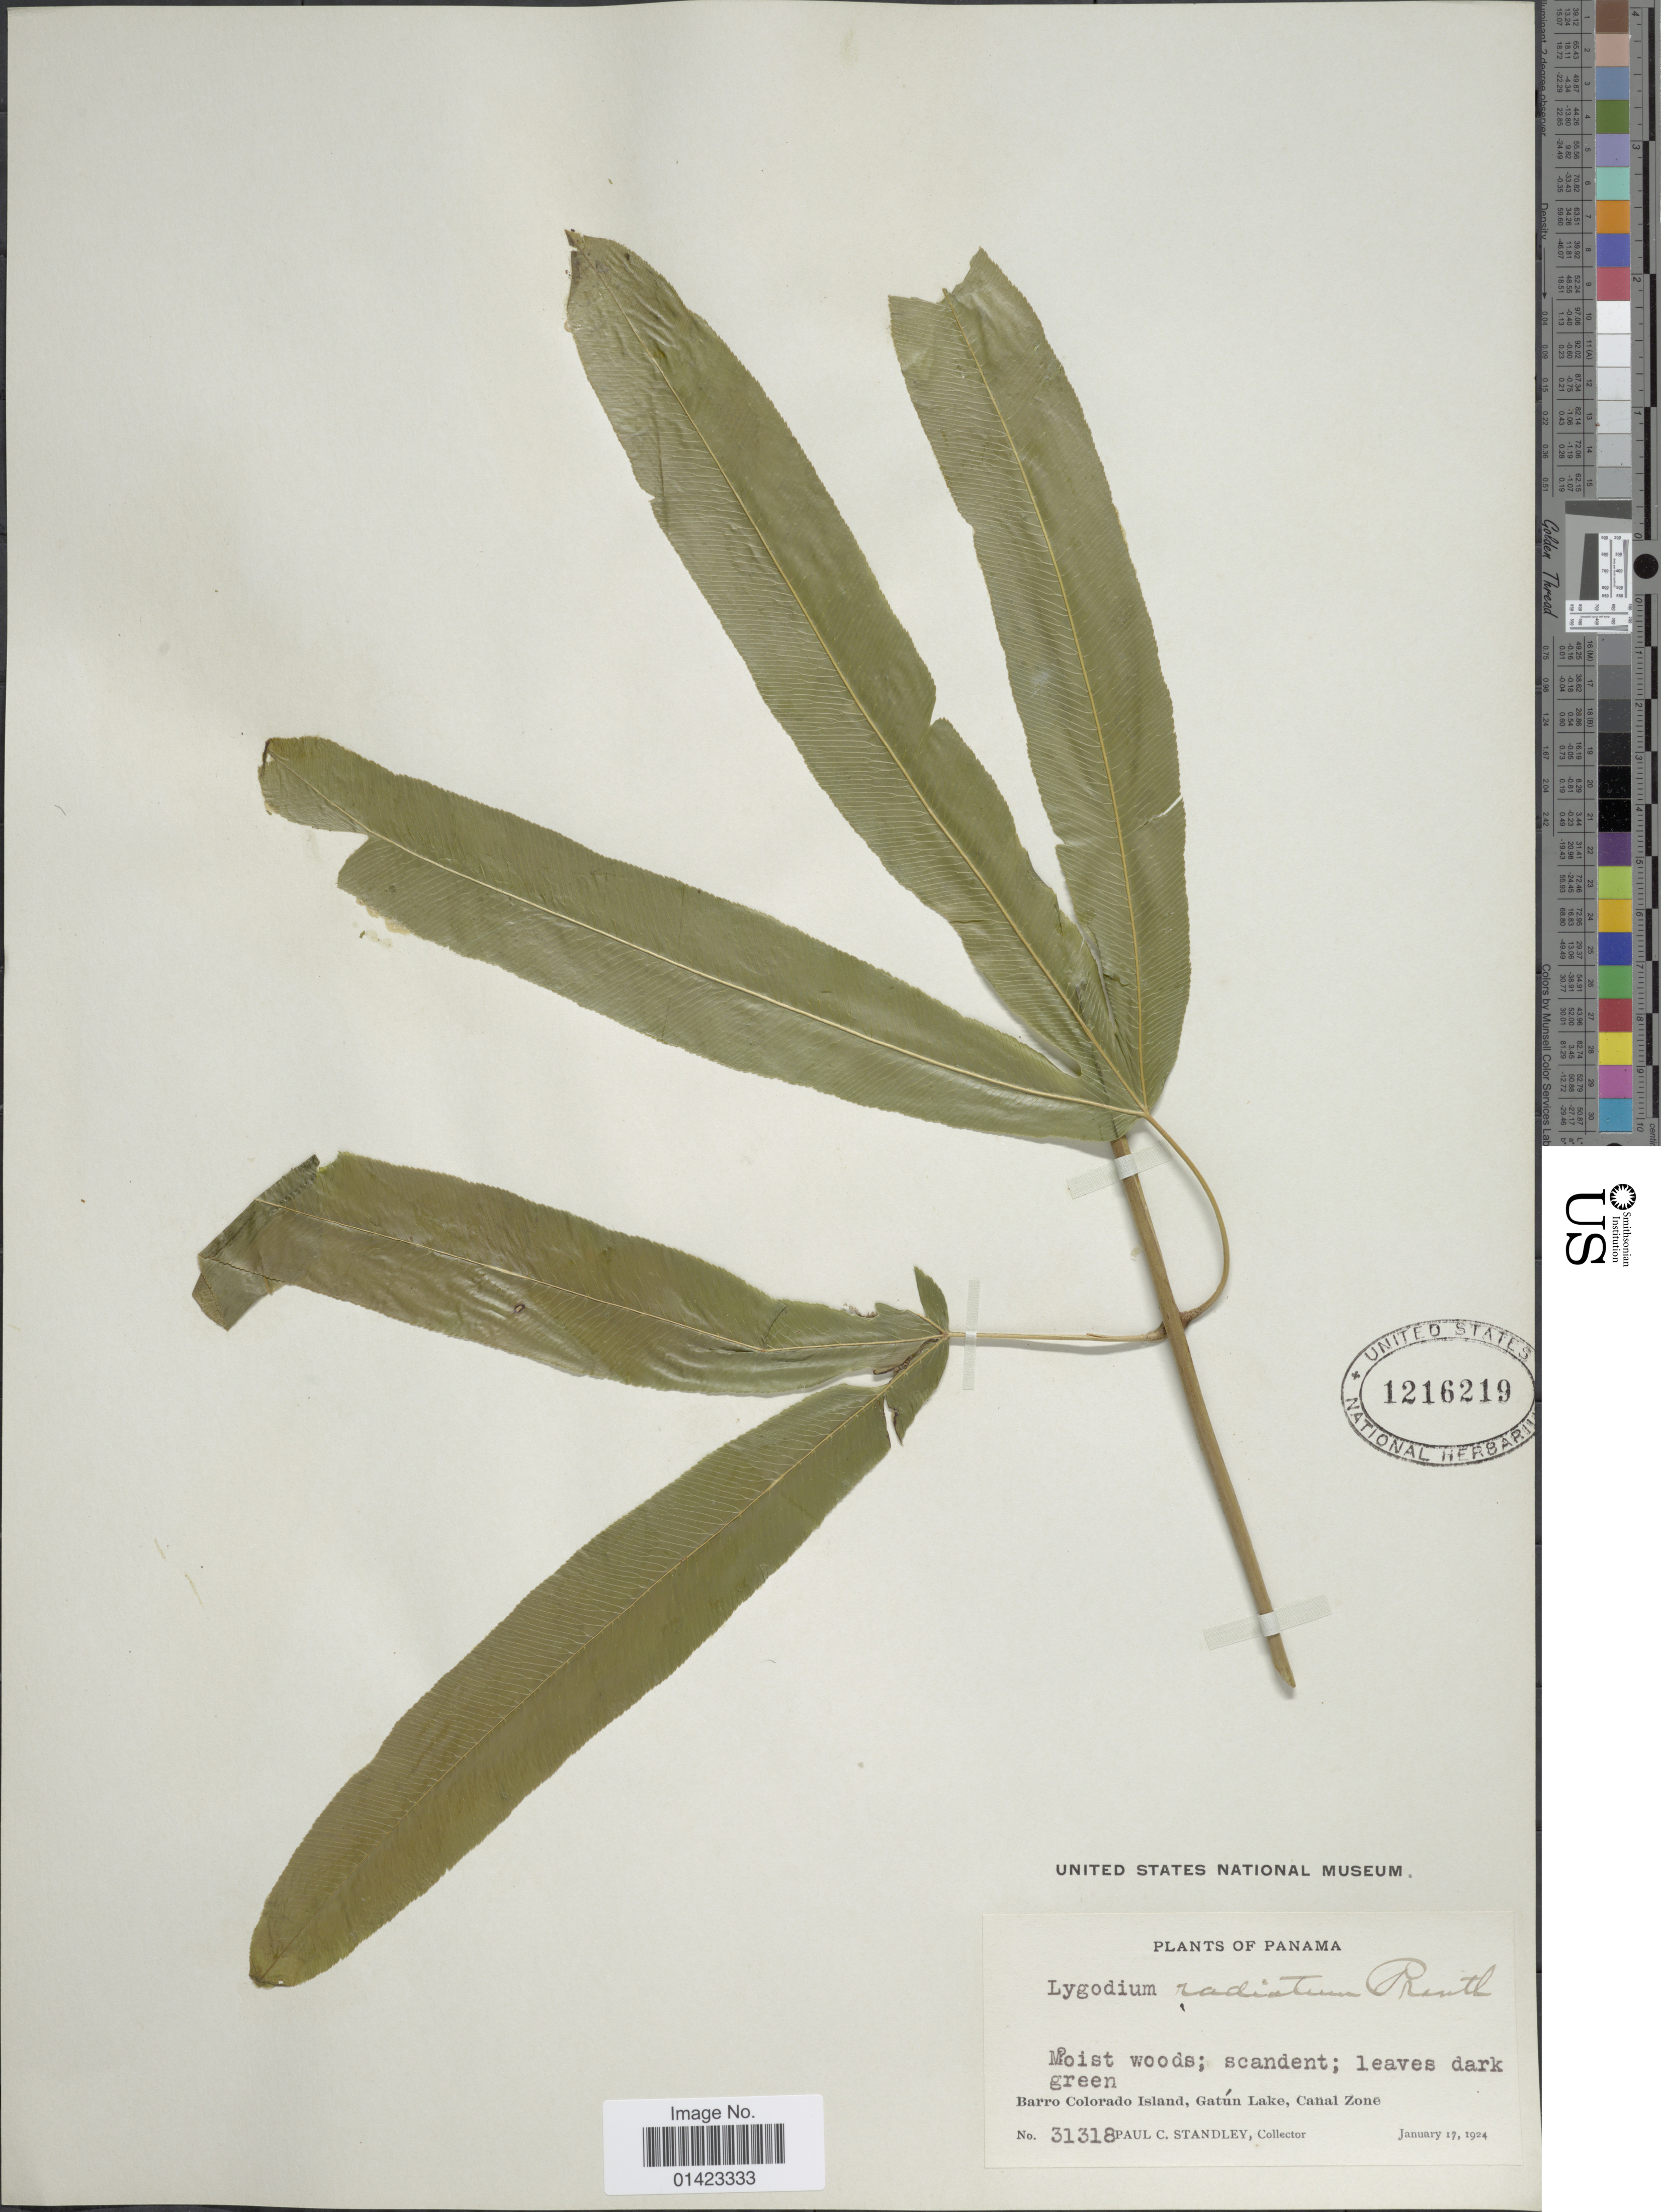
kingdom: Plantae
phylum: Tracheophyta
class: Polypodiopsida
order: Schizaeales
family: Lygodiaceae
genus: Lygodium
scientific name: Lygodium radiatum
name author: Prantl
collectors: P. C. Standley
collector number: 31318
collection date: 1924-01-17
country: Panama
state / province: Panamá Oeste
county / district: Canal Zone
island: Barro Colorado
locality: Barro Colorado Island, Gatún Lake, Canal Zone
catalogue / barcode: US 1216219